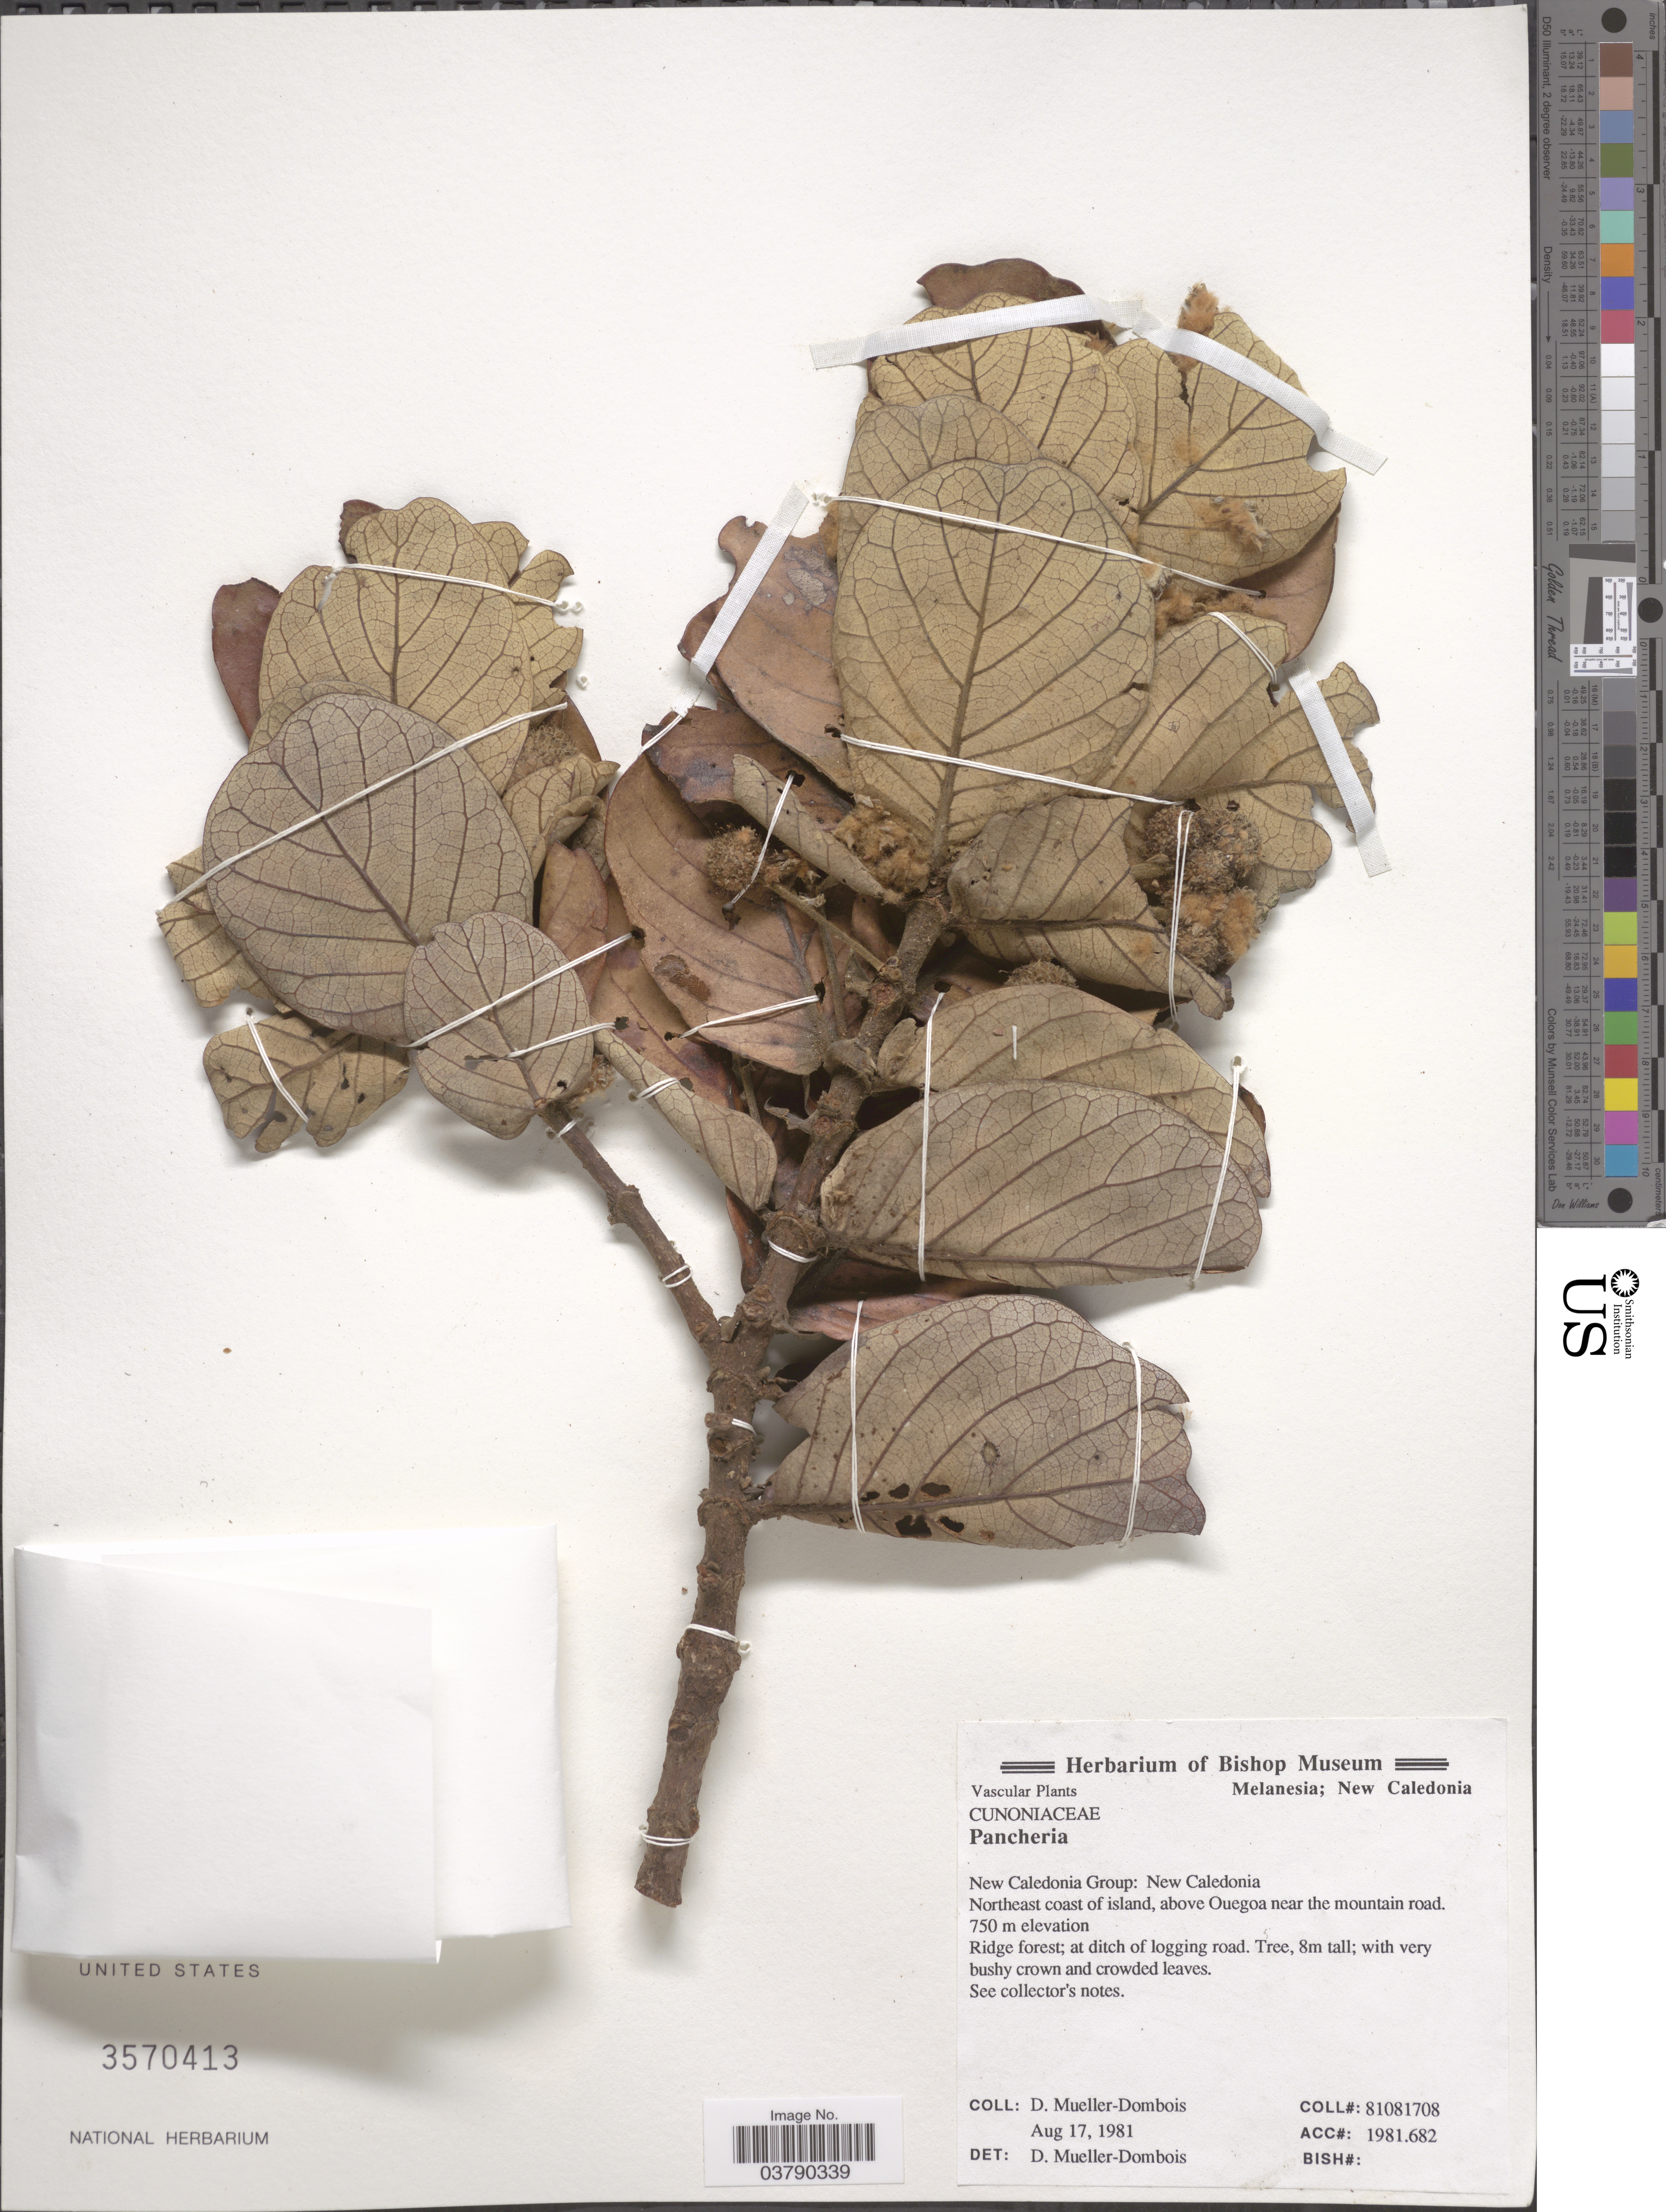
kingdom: Plantae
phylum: Tracheophyta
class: Magnoliopsida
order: Oxalidales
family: Cunoniaceae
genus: Pancheria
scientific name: Pancheria sp.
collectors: D. Mueller-Dombois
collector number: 81081708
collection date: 1981-08-17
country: New Caledonia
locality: New Caledonia Group. Northeast coast of island, above Ouegoa near the mountain road.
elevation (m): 750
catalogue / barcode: US 3570413